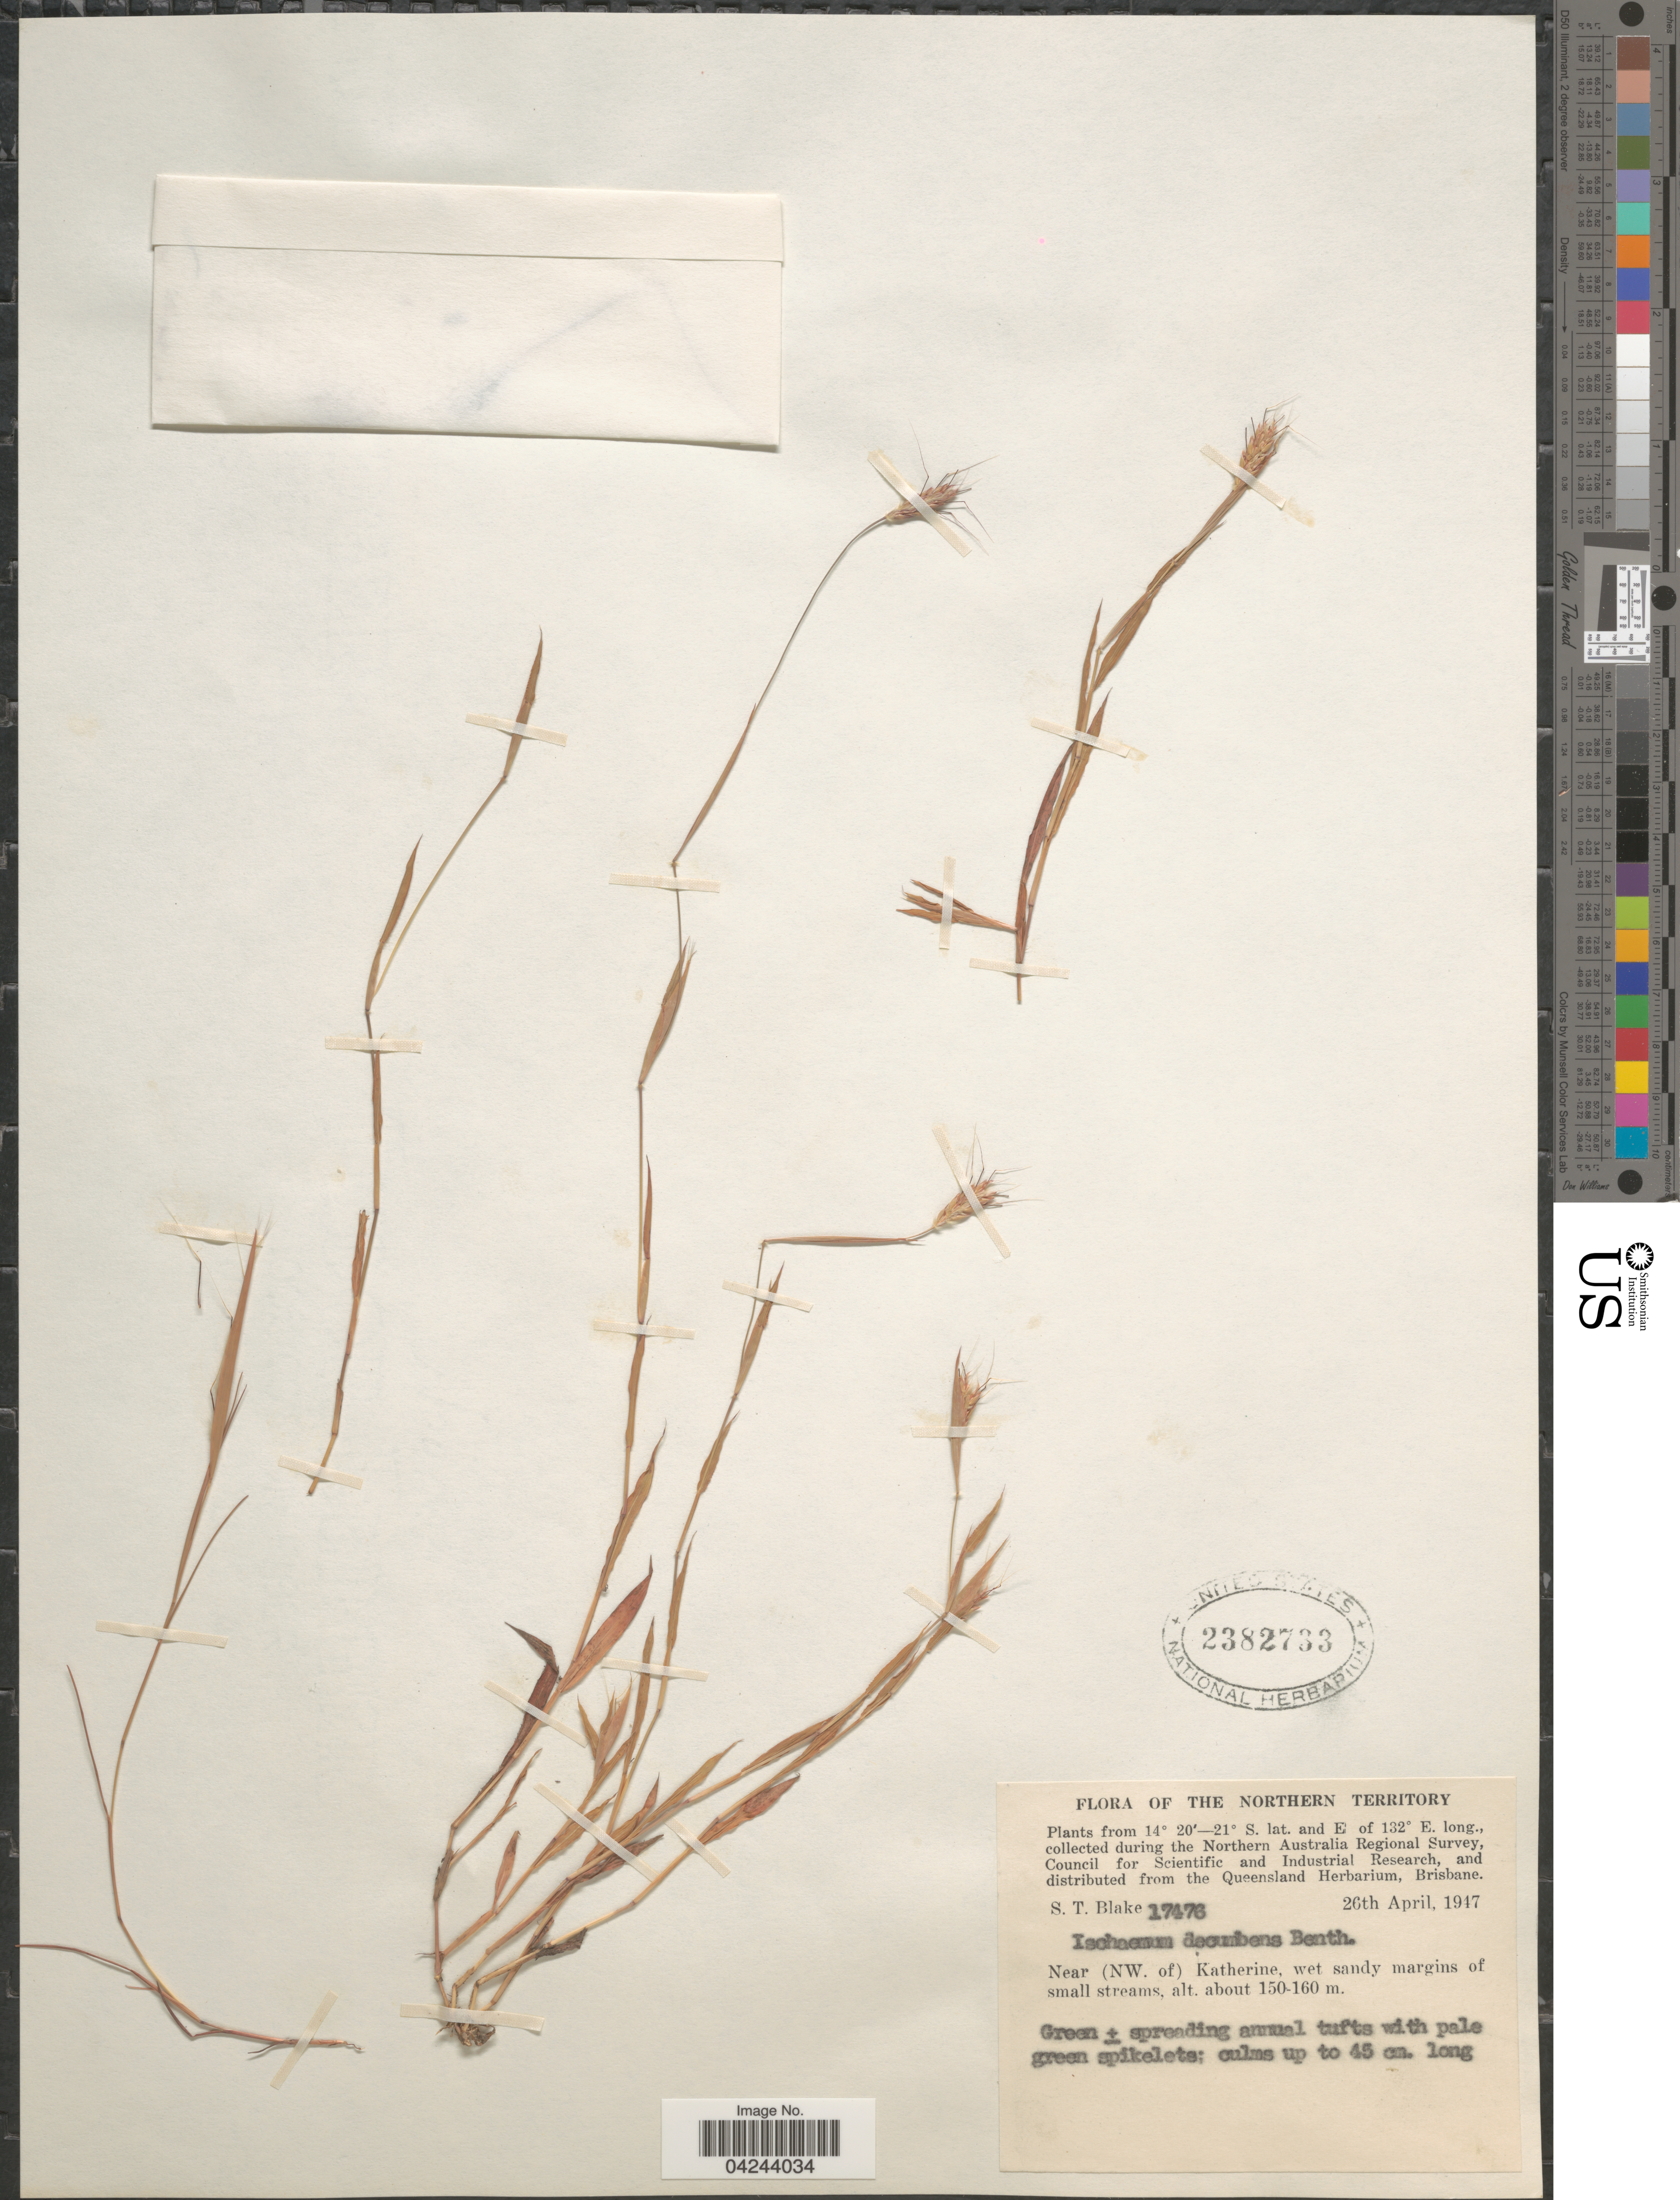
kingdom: Plantae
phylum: Tracheophyta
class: Liliopsida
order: Poales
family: Poaceae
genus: Ischaemum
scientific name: Ischaemum decumbens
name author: Benth.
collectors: S. T. Blake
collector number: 17476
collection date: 1947-04-26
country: Australia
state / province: Northern Territory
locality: The Northern Australian Regional Survey. Near (NW. of) Katherine.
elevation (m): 150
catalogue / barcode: US 2382733